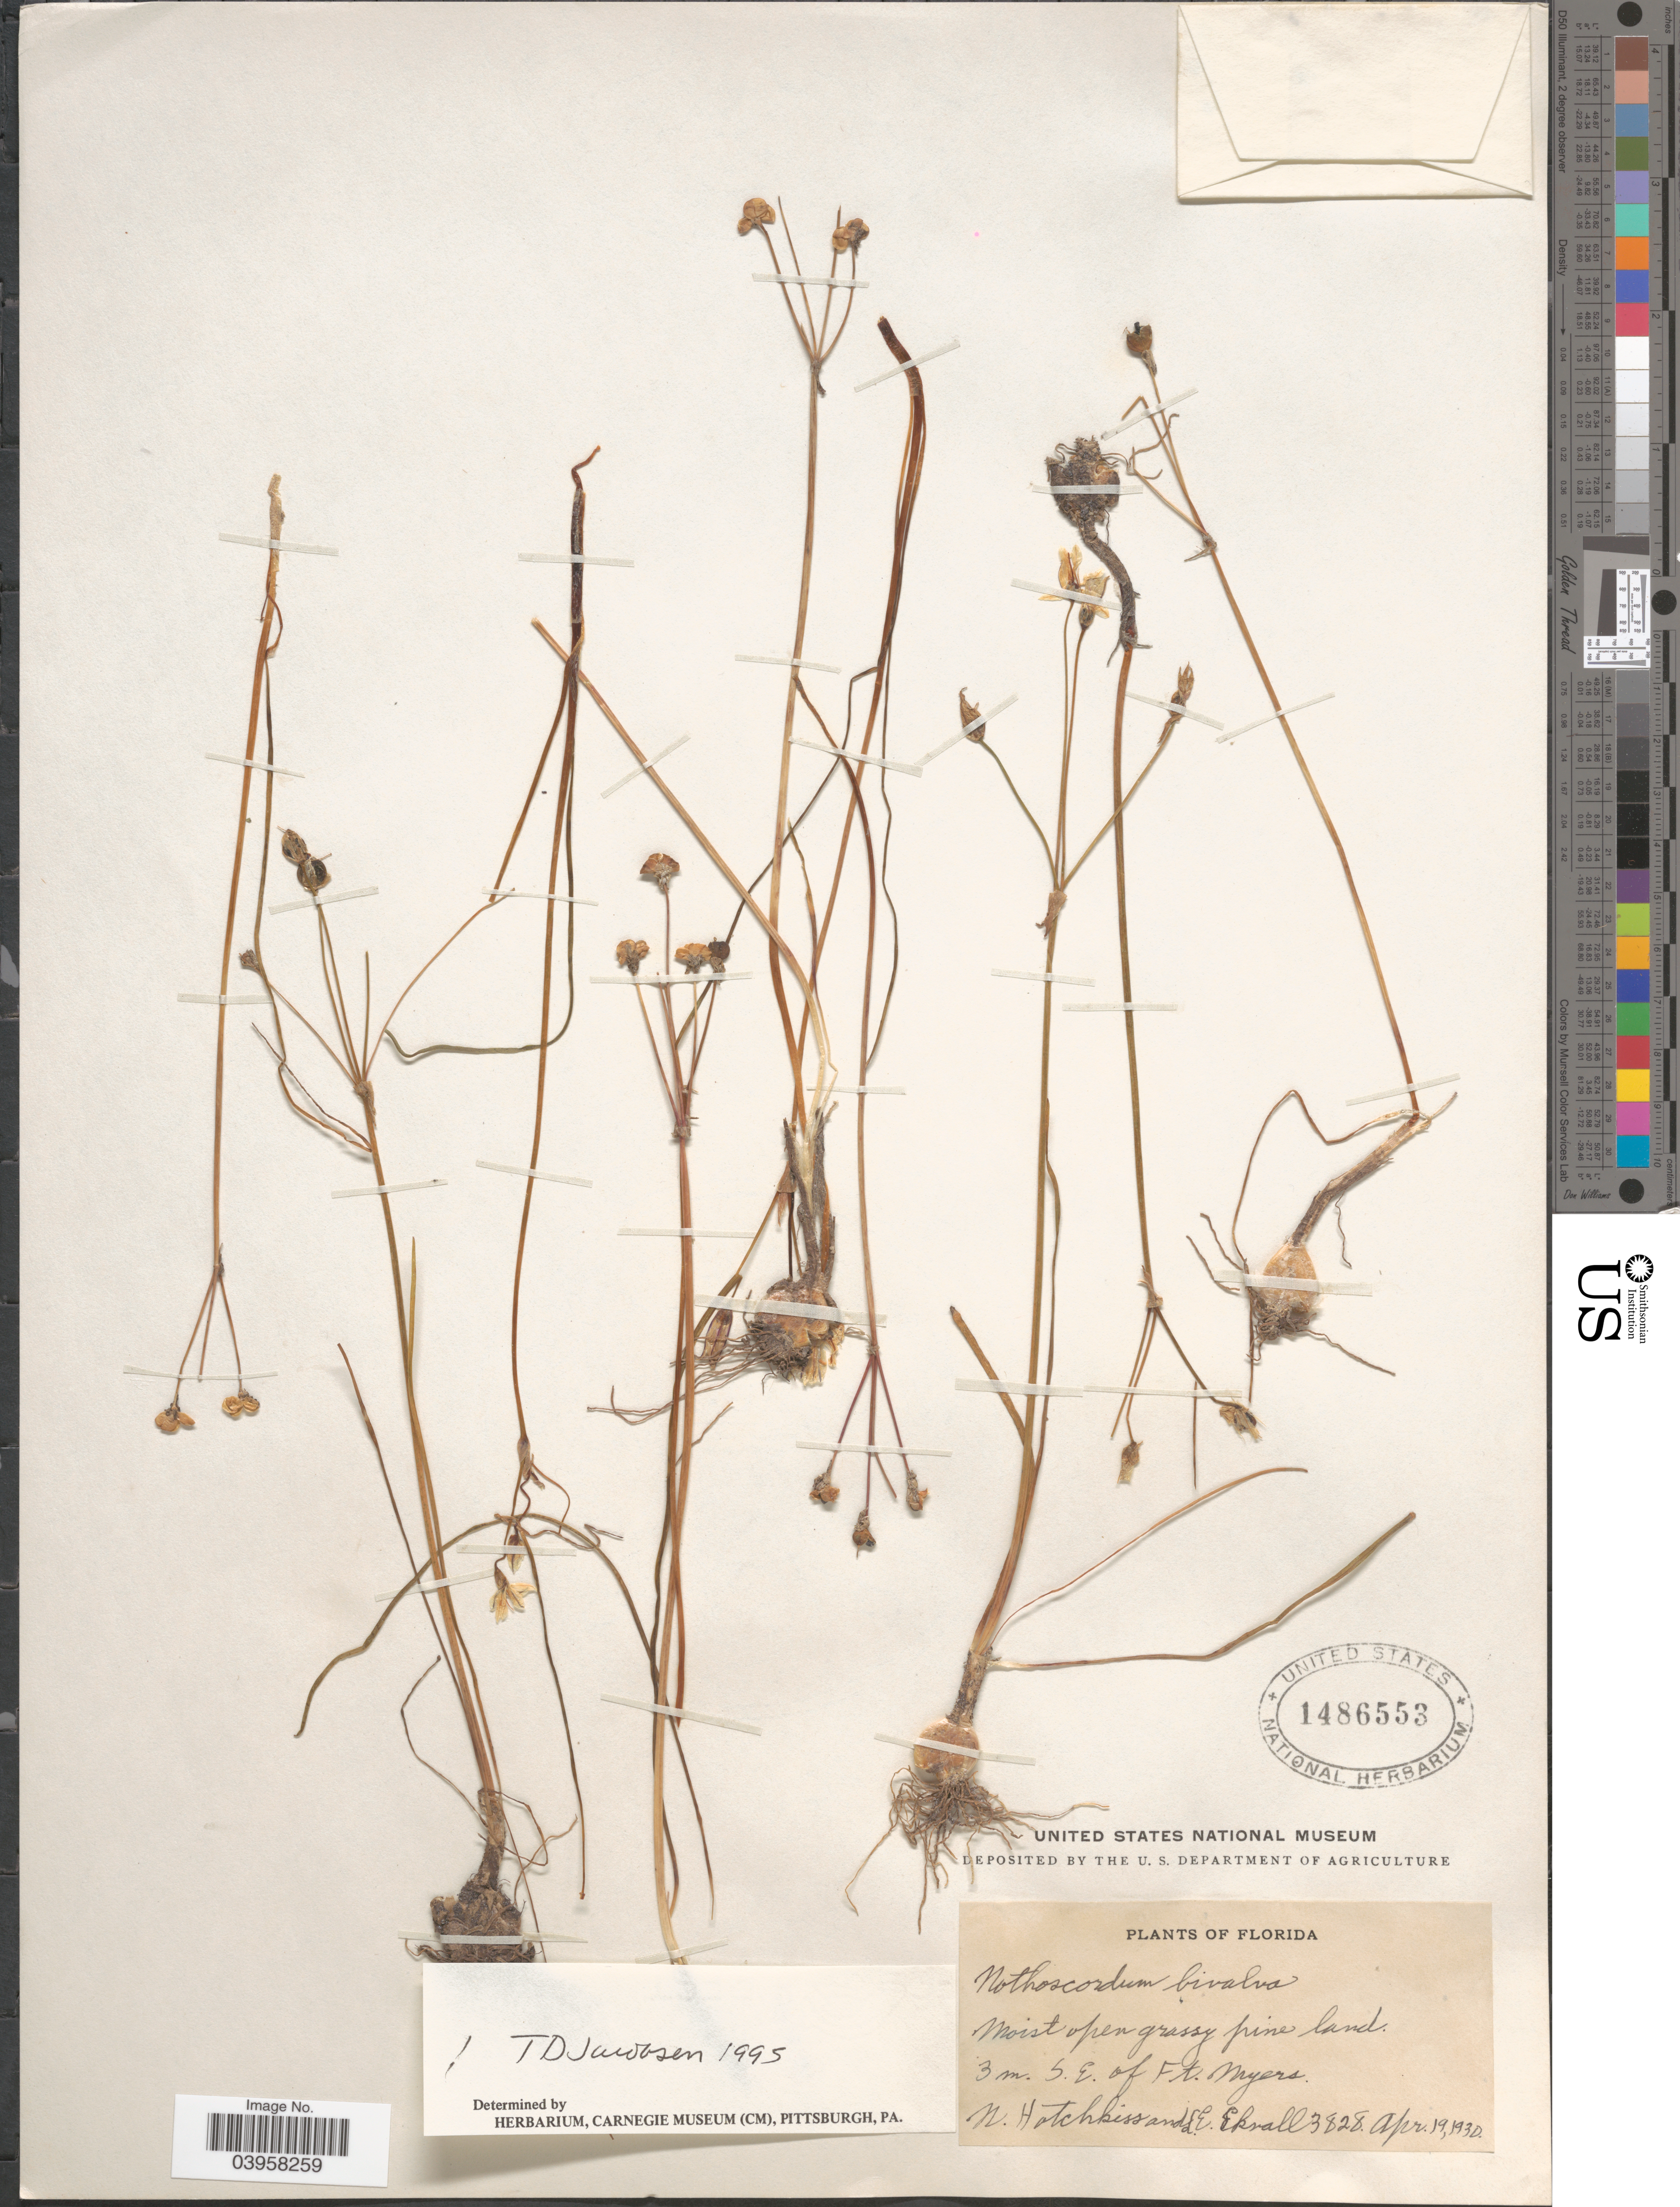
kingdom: Plantae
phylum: Tracheophyta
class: Liliopsida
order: Asparagales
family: Amaryllidaceae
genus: Nothoscordum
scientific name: Nothoscordum bivalve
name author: (L.) Britton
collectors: N. Hotchkiss & L. Ekvall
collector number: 3828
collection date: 1930-04-19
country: United States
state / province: Florida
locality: Moist open grassy pine land. 3 m. S.E. of Ft. Myers.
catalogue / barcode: US 1486553